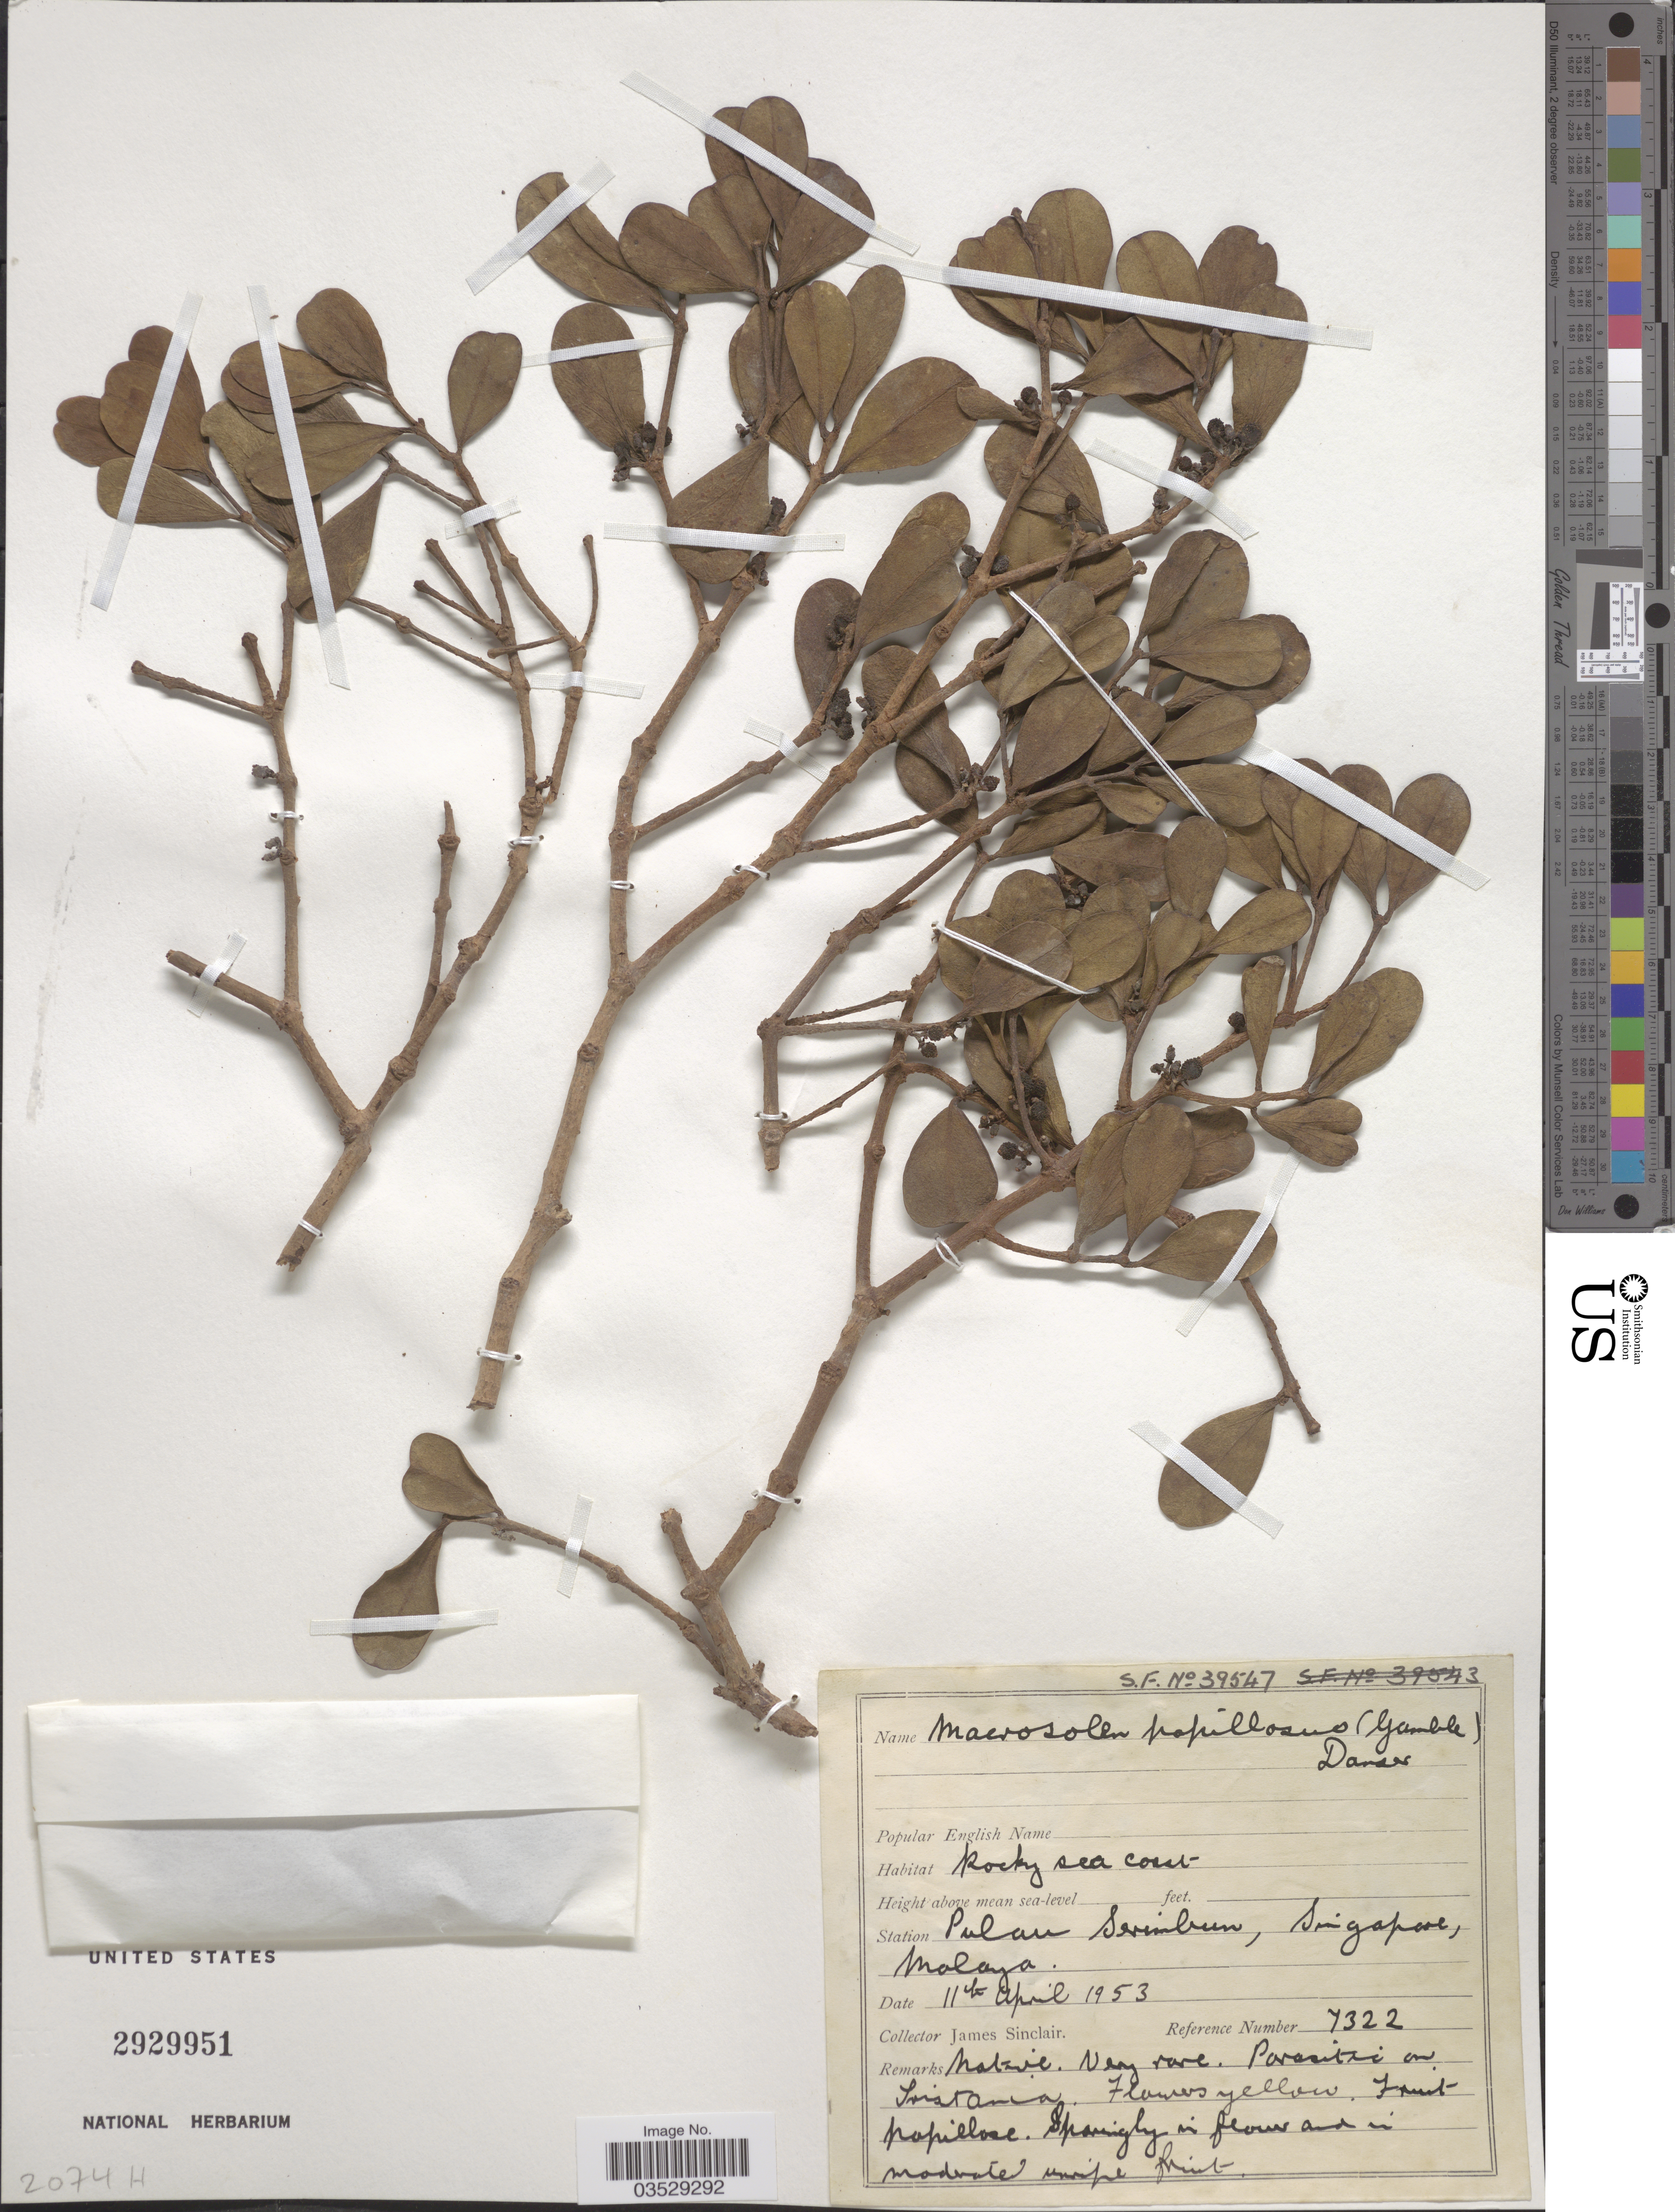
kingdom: Plantae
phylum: Tracheophyta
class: Magnoliopsida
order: Santalales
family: Loranthaceae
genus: Macrosolen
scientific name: Macrosolen papillosus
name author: Danser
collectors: J. Sinclair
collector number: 7322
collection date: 1953-04-11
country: Singapore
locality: Station Pulau Serimbun, Malaya.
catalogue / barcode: US 2929951